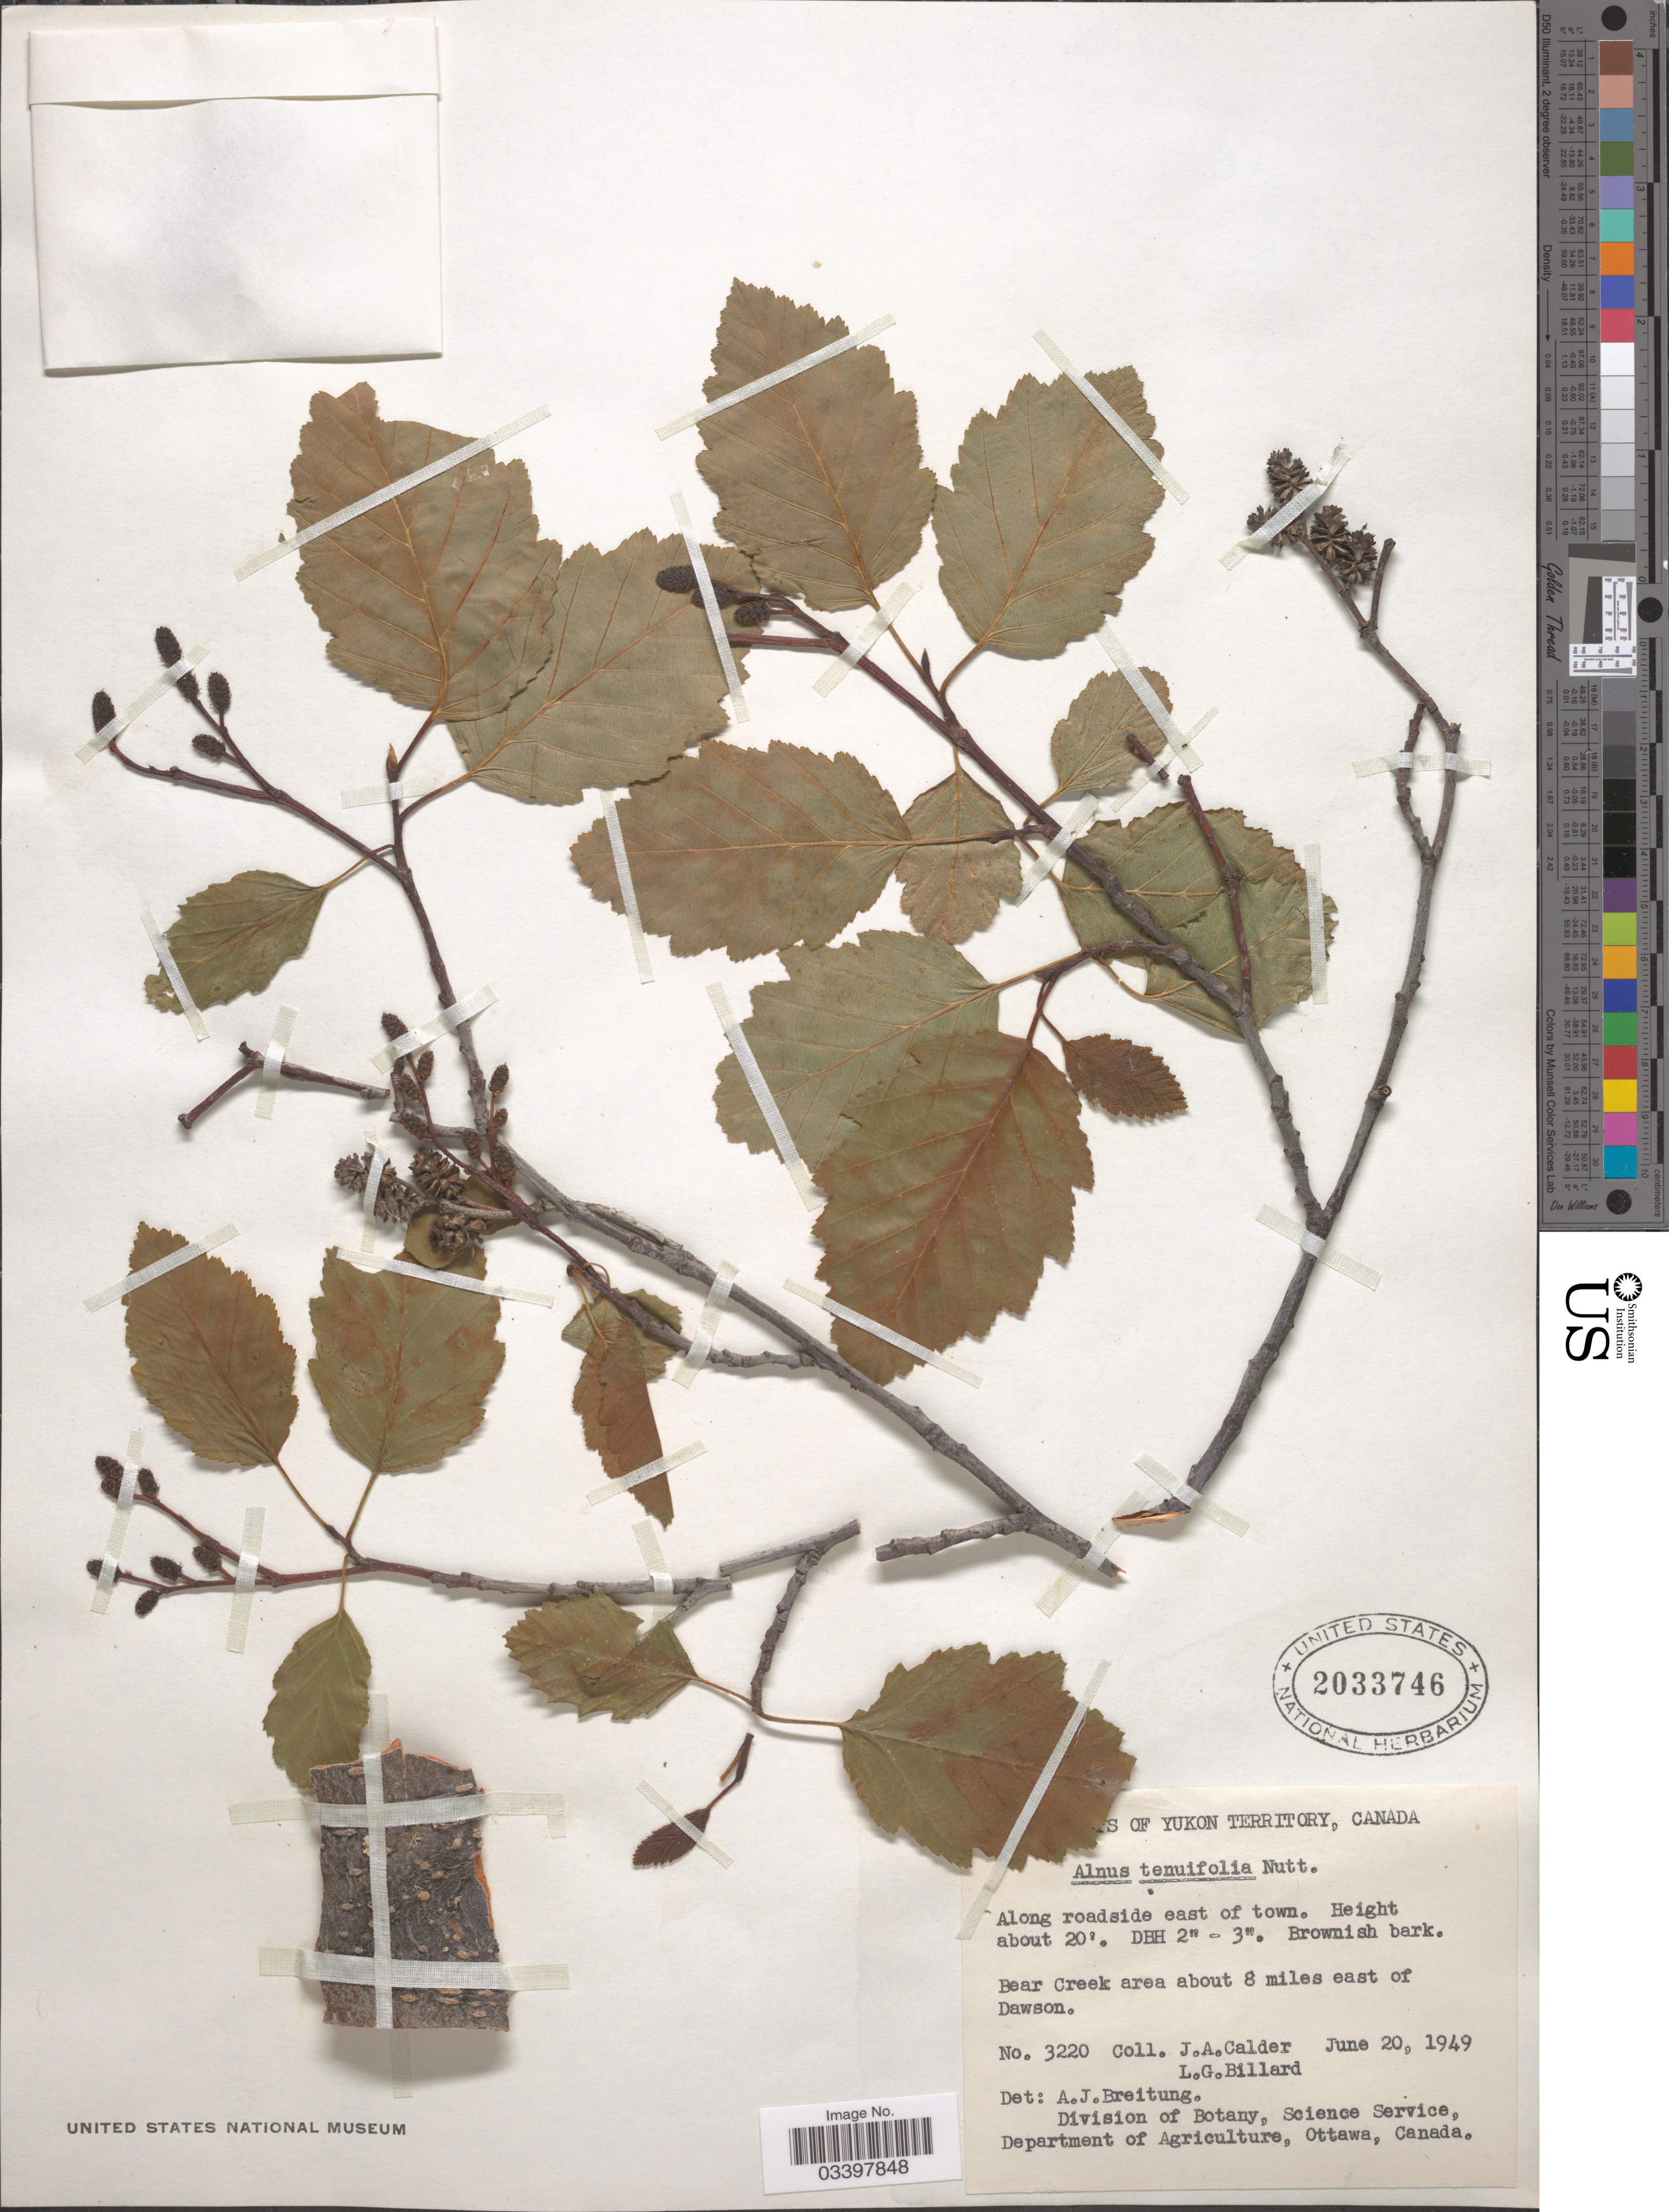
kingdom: Plantae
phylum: Tracheophyta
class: Magnoliopsida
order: Fagales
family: Betulaceae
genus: Alnus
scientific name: Alnus incana subsp. tenuifolia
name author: (Nutt.) Breitung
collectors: J. A. Calder & L. Billard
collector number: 3220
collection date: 1949-06-20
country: Canada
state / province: Yukon Territory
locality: Along roadside east of town. Bear Creek area about 8 miles east of Dawson.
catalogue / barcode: US 2033746